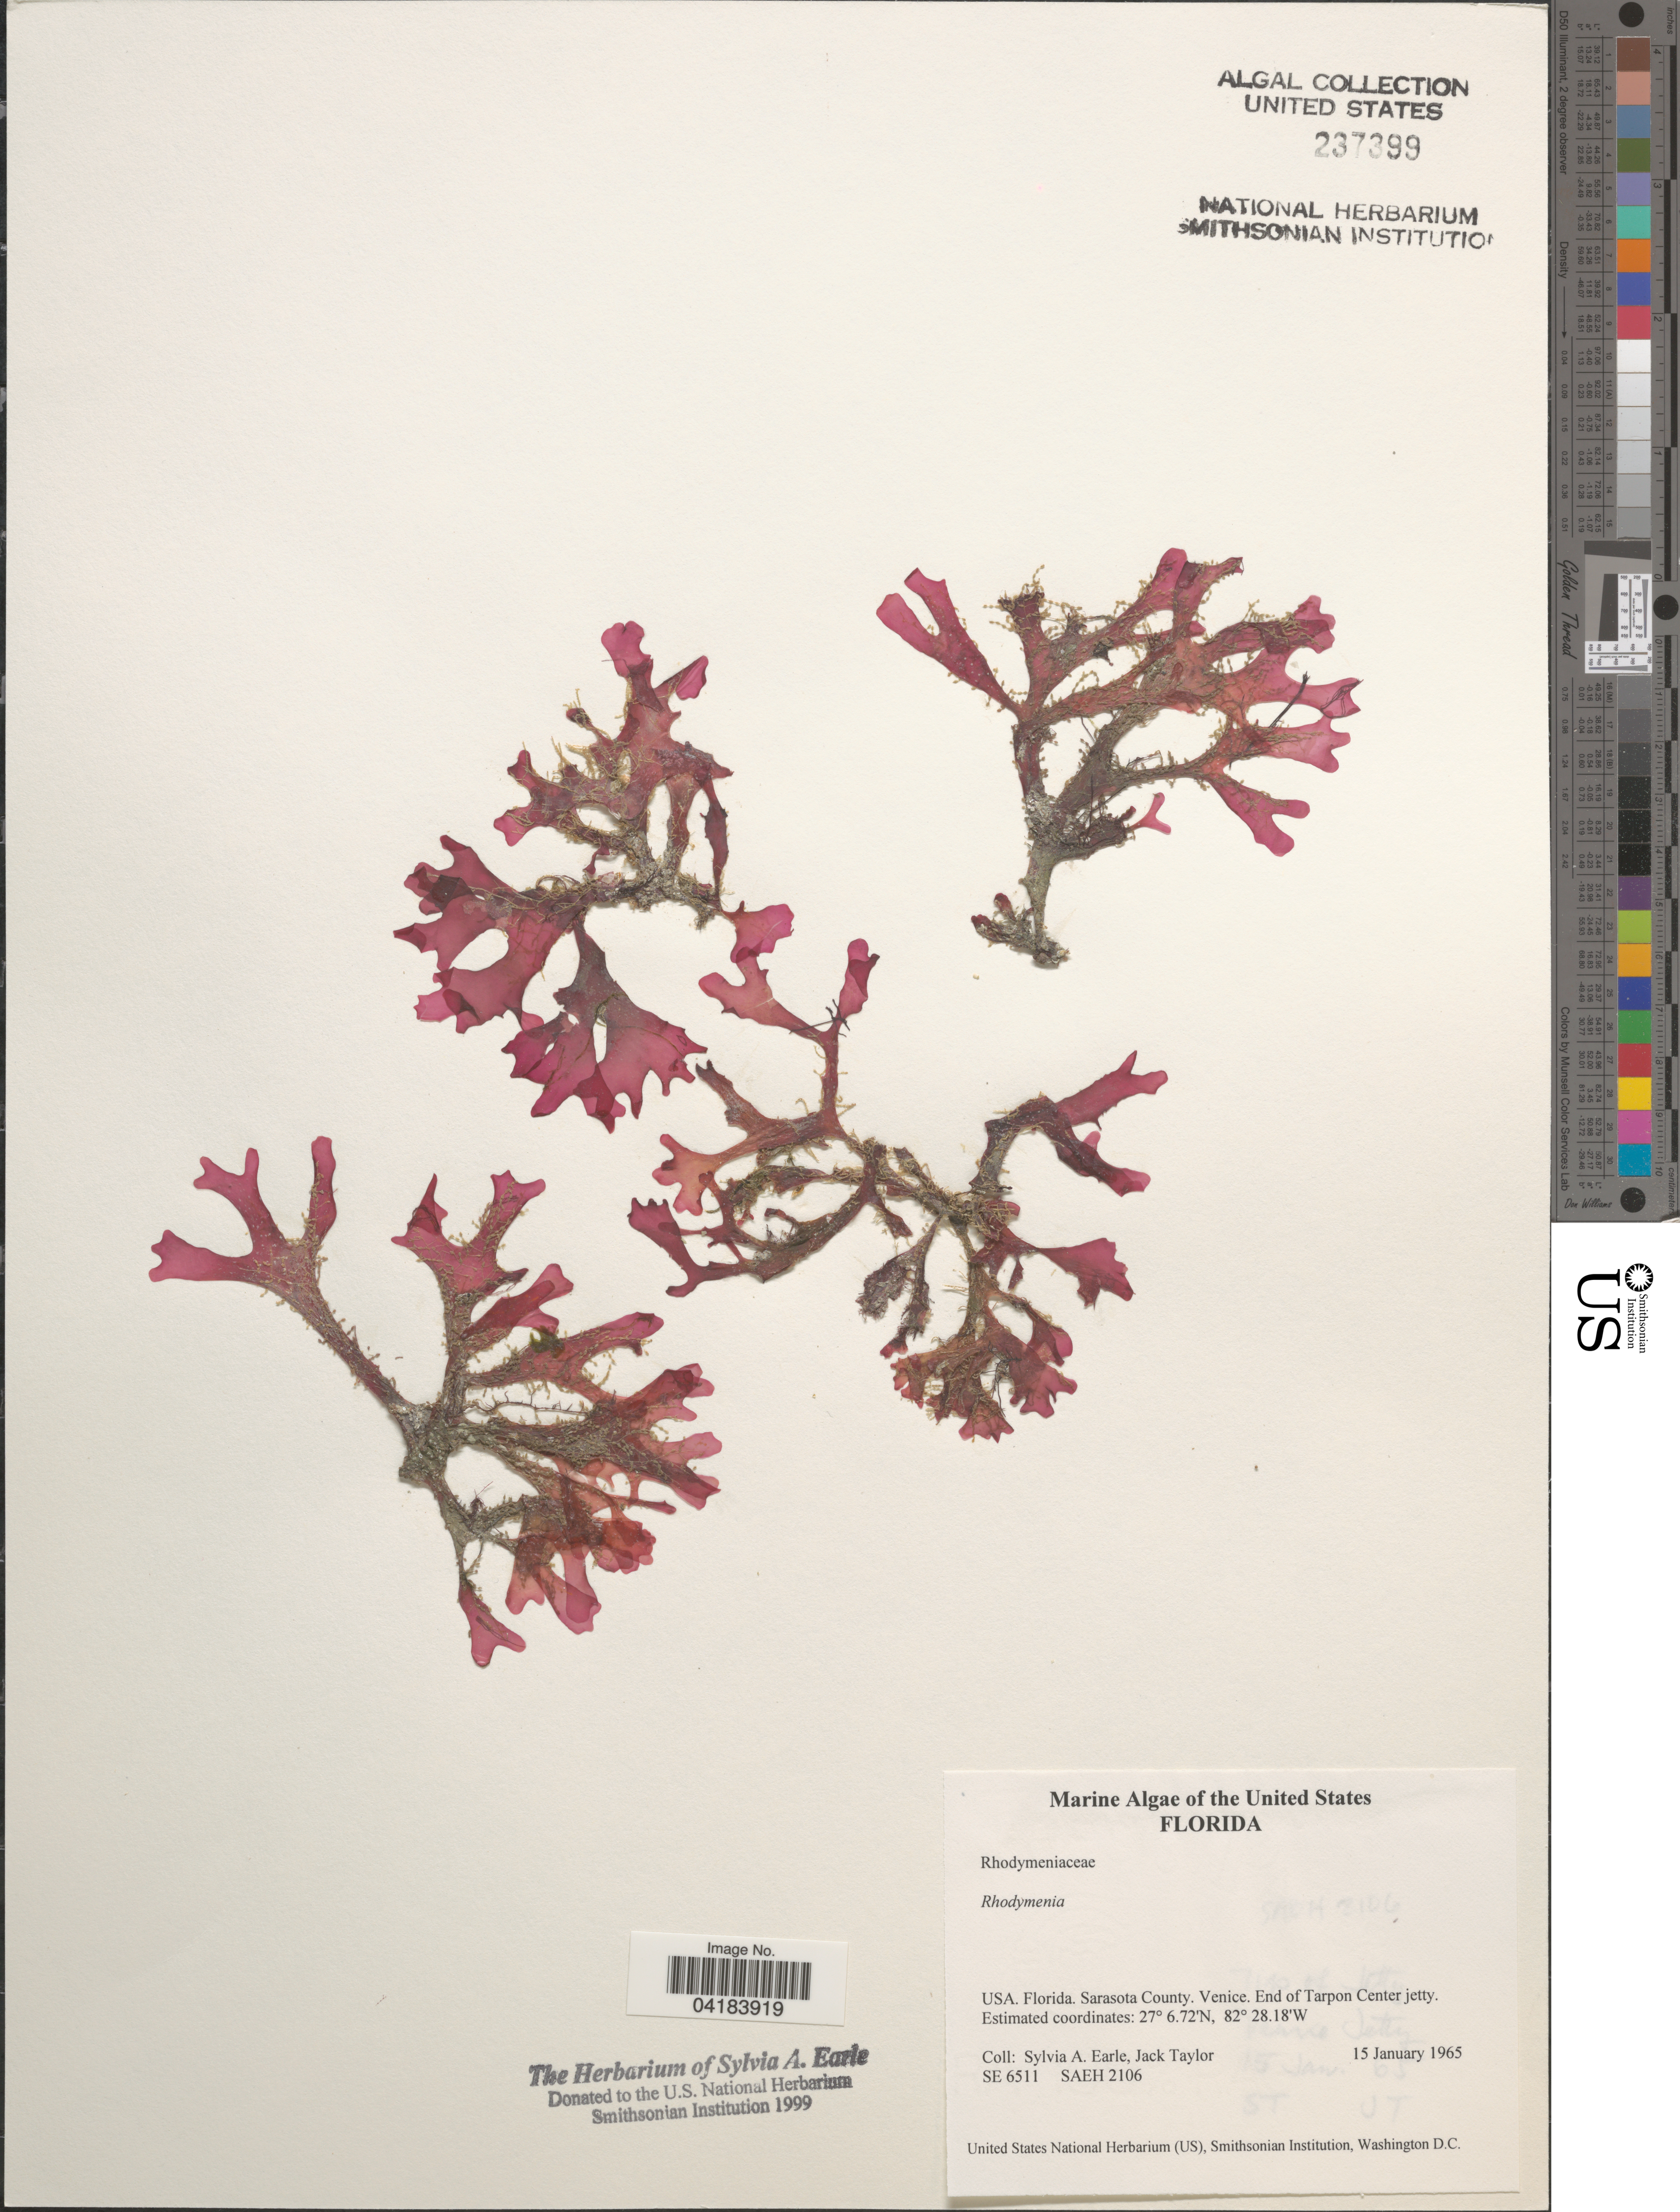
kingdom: Plantae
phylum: Rhodophyta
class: Florideophyceae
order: Rhodymeniales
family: Rhodymeniaceae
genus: Rhodymenia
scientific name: Rhodymenia sp.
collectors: S. A. Earle & J. Taylor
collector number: SE6511/SAEH2106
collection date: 1965-01-15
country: United States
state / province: Florida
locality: Sarasota County. Venice. End of Tarpon Center jetty.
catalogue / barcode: US 237399